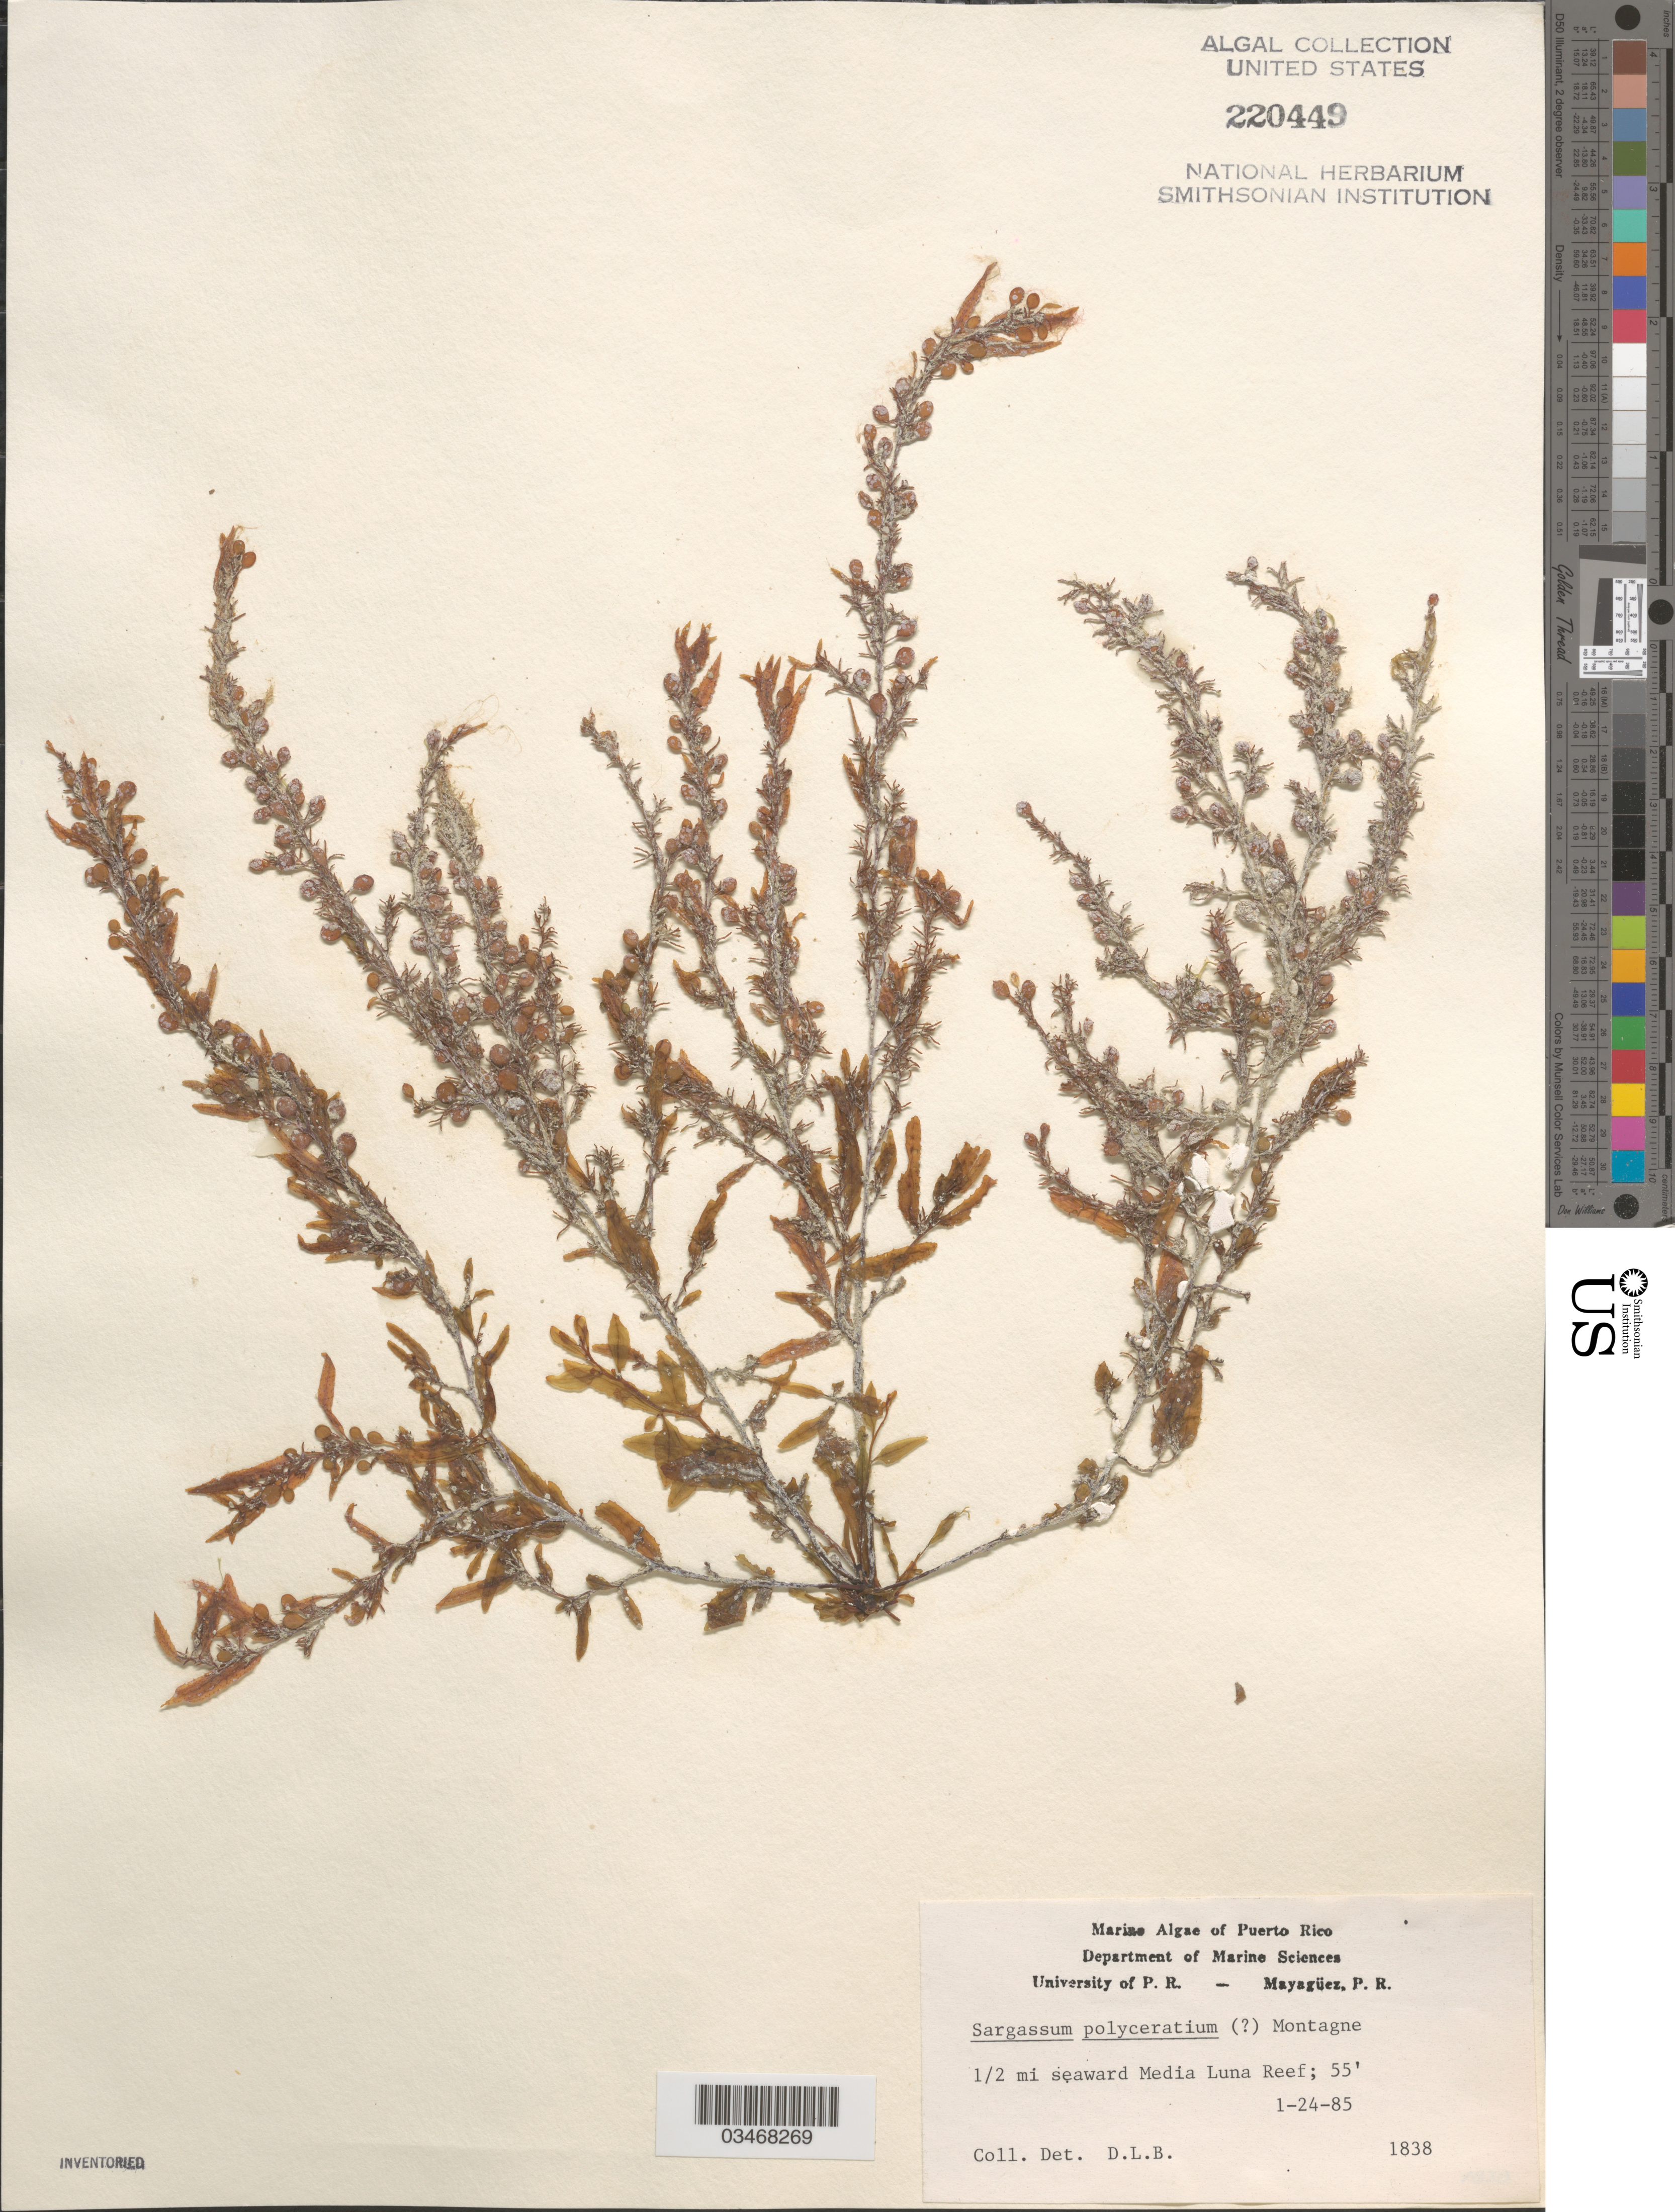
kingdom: Chromista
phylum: Ochrophyta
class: Phaeophyceae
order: Fucales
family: Sargassaceae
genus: Sargassum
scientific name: Sargassum polyceratium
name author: Mont.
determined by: Ballantine, D. L.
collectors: D.L. Ballantine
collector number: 1838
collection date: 1985-01-24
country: Puerto Rico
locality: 1/2 mi seaward Media Luna Reef.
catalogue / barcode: US 220449